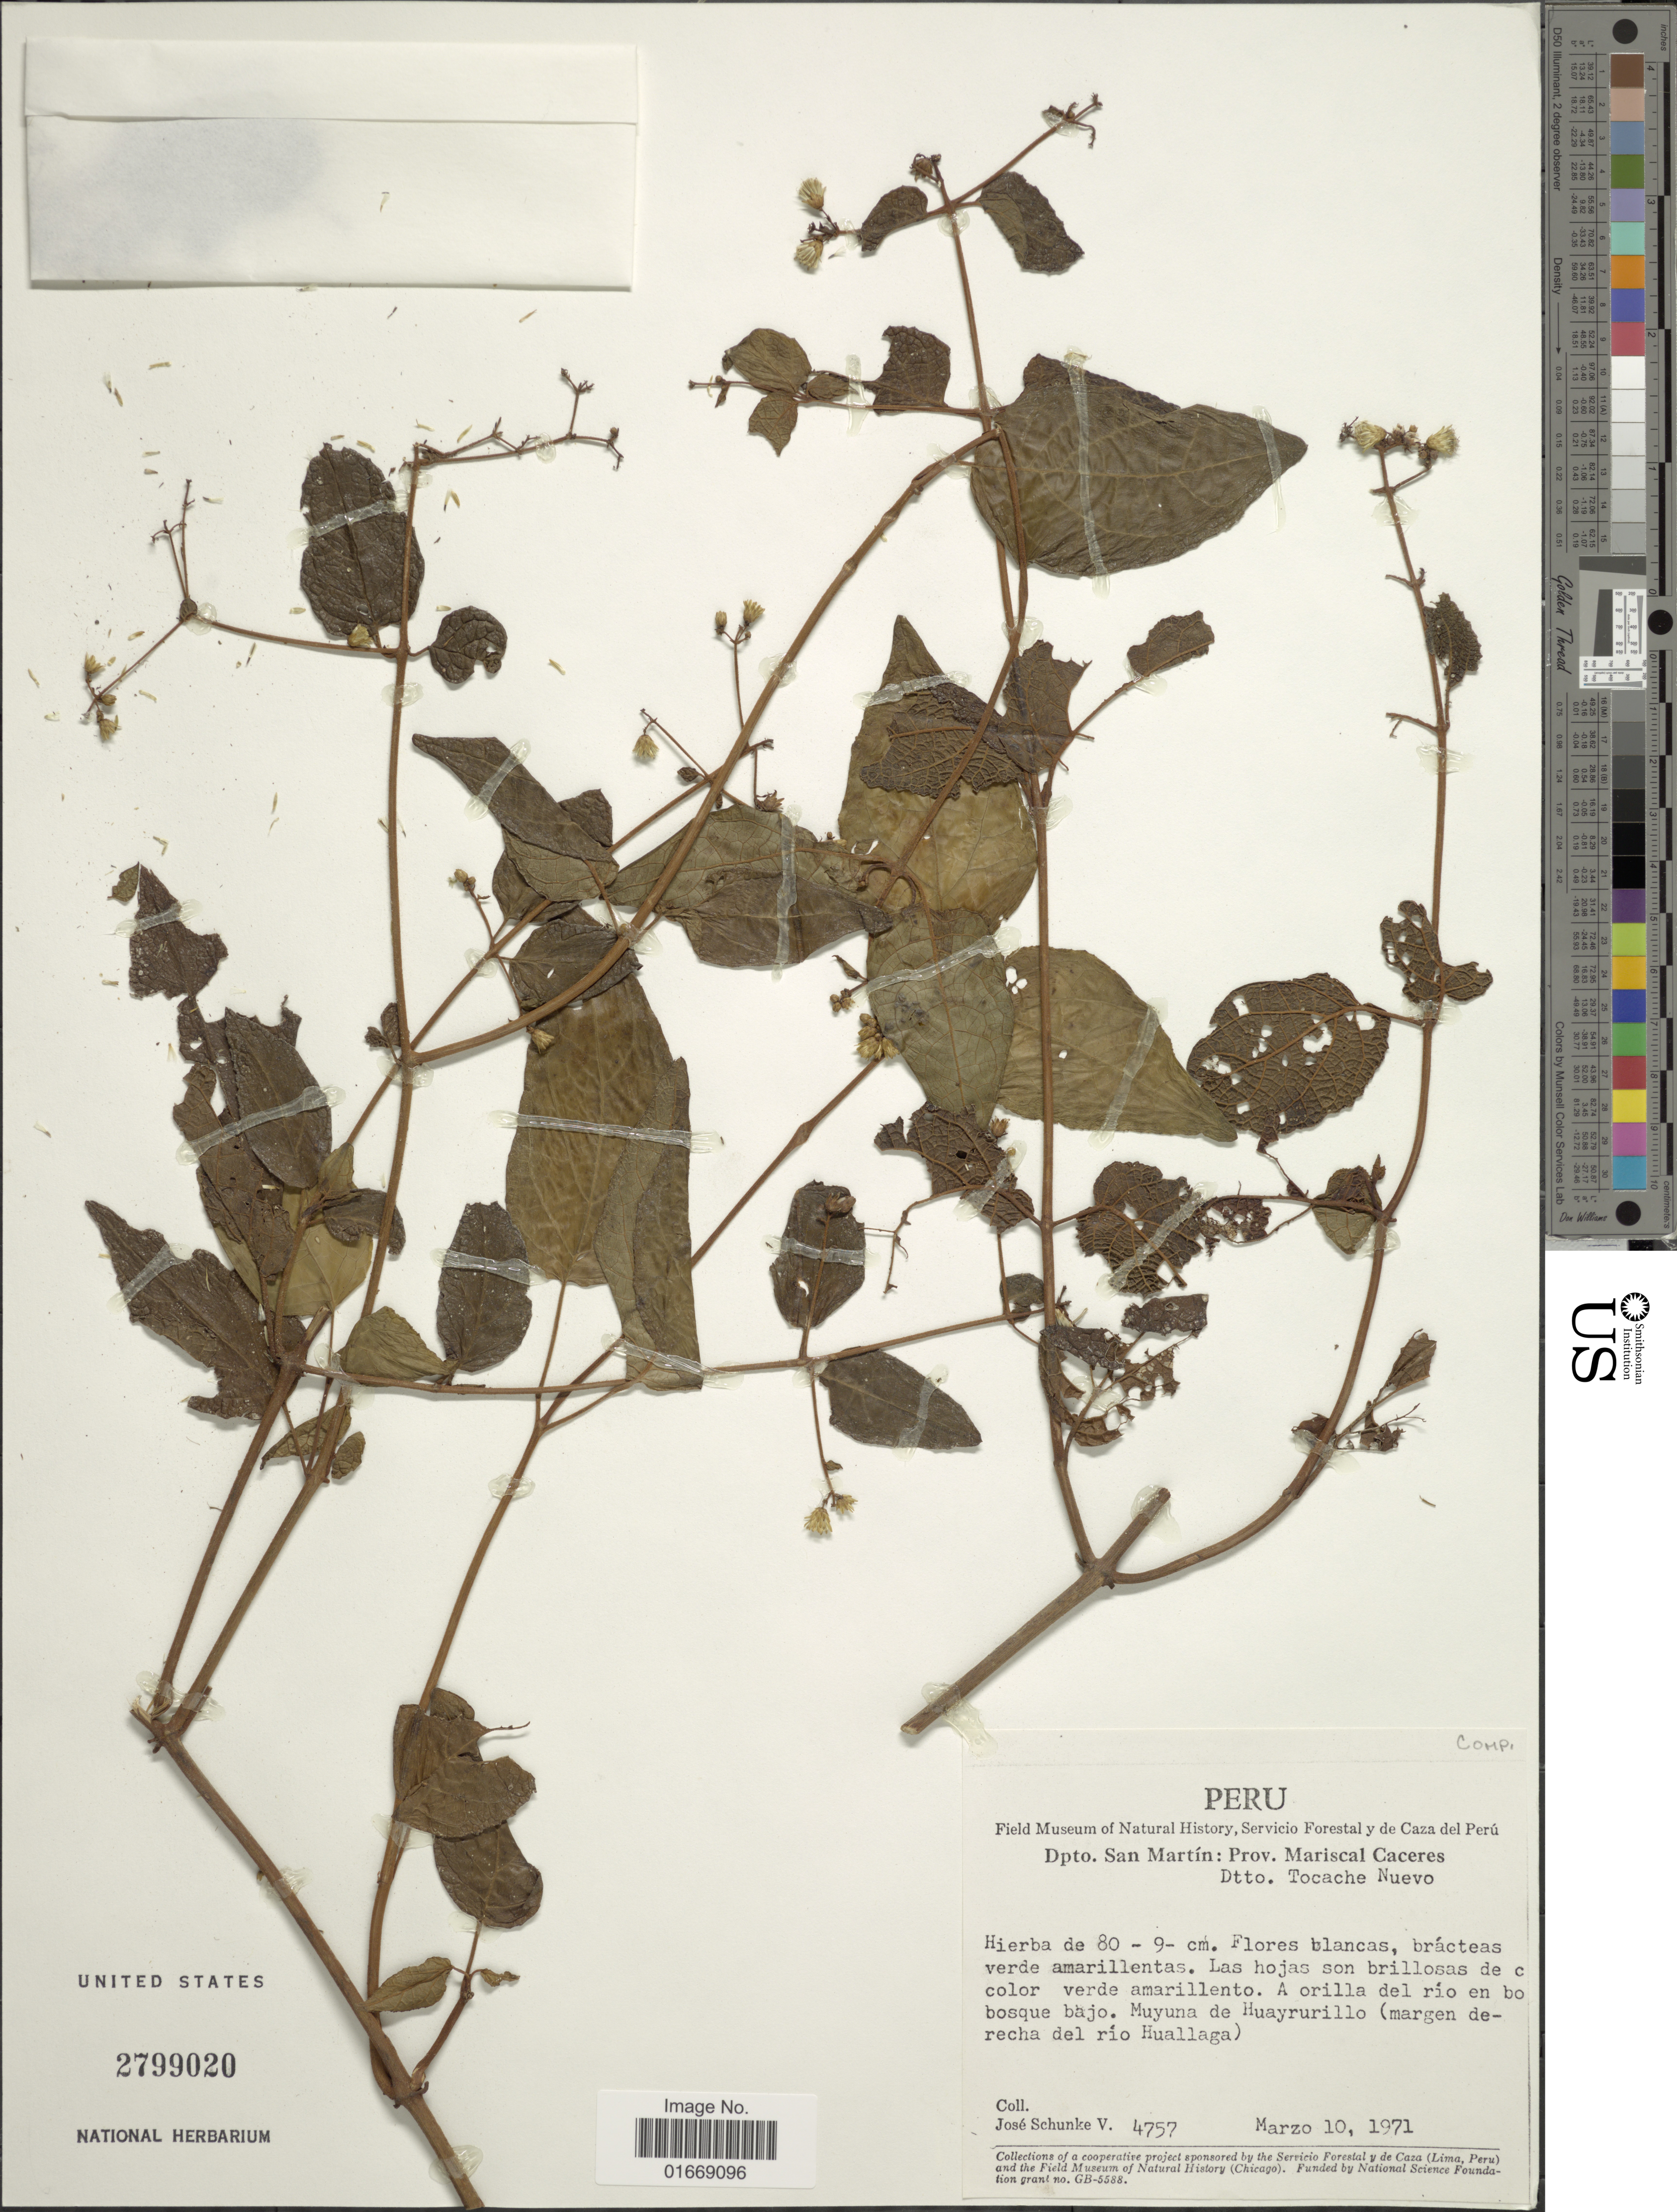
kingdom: Plantae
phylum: Tracheophyta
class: Magnoliopsida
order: Asterales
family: Asteraceae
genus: Hebeclinium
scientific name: Hebeclinium bullatissimum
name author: (B.L. Rob.) R.M. King & H. Rob.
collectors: J. Schunke Vigo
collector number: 4757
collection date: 1971-03-10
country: Peru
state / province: San Martín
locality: Prov. Mariscal Caceres, Dtto. Tocache Nuevo, a orilla del rio en bosque bajo, Muyuna de Huayrurillo (margen derecha del rio Huallaga)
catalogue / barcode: US 2799020